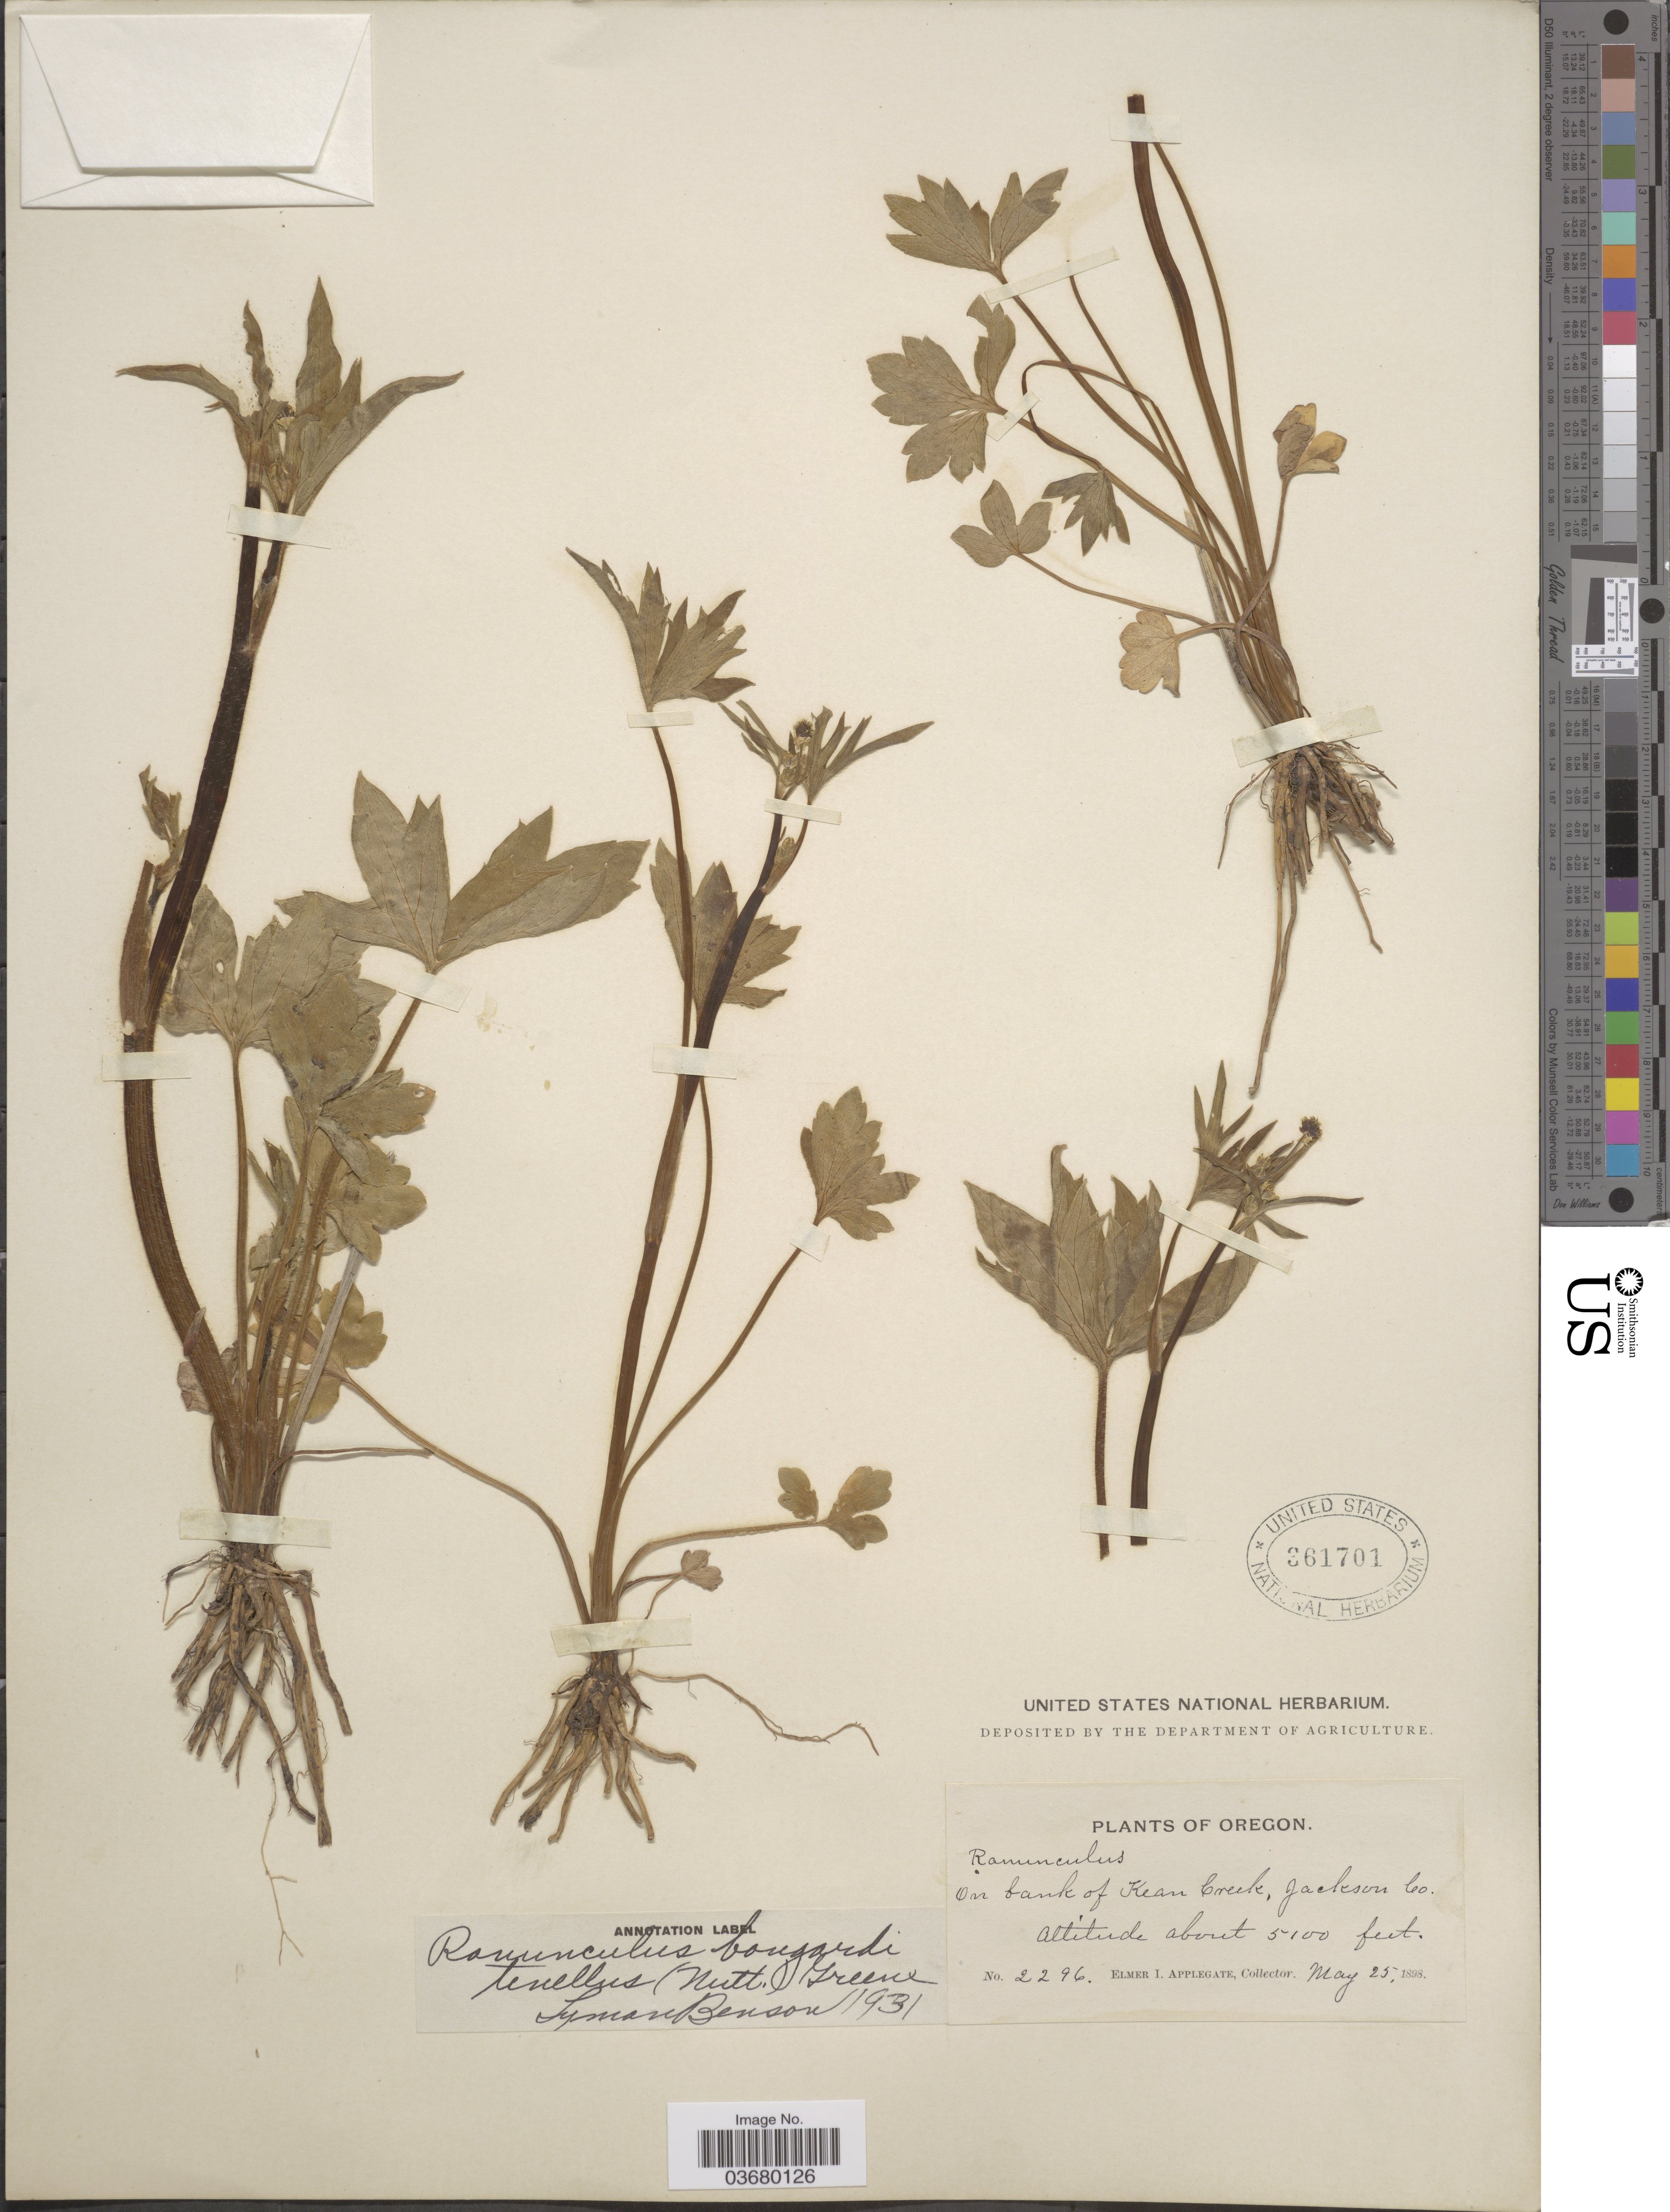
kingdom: Plantae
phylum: Tracheophyta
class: Magnoliopsida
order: Ranunculales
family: Ranunculaceae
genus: Ranunculus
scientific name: Ranunculus bongardii var. tenellus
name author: (A. Gray) Greene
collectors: E. I. Applegate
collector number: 2296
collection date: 1898-05-25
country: United States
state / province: Oregon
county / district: Jackson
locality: On bank of Kean Creek, Jackson Co.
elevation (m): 1554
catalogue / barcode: US 361701